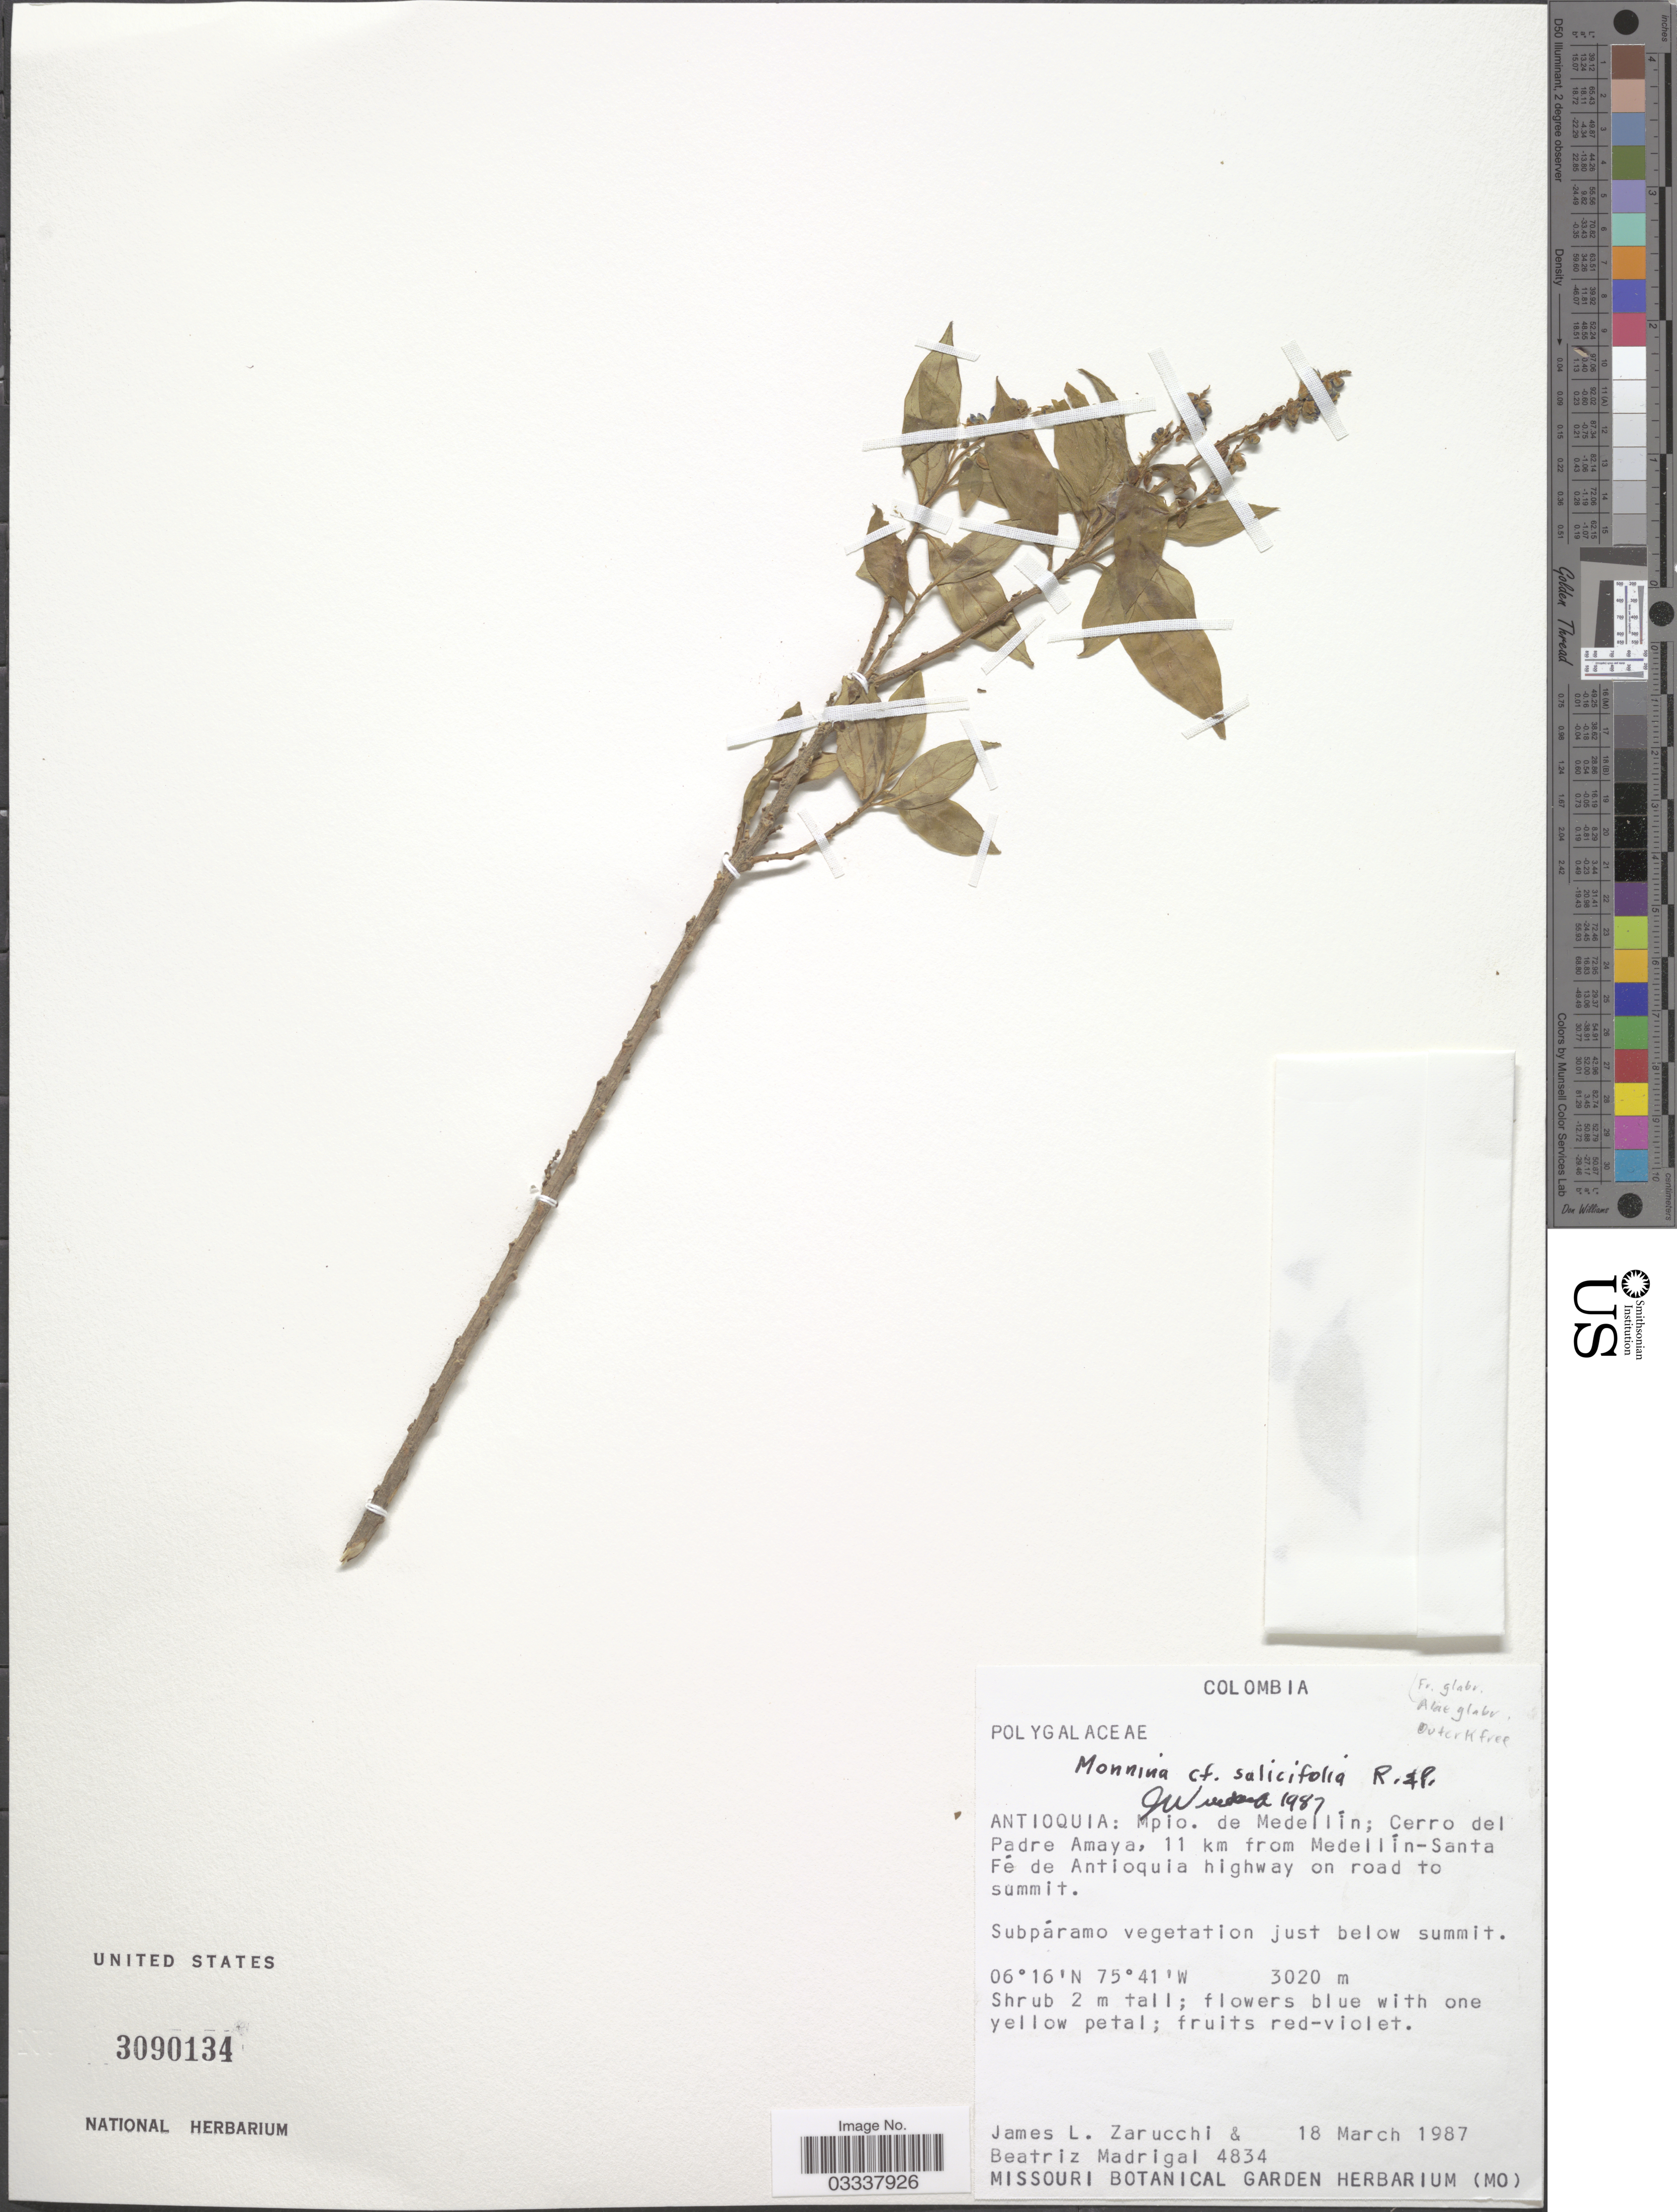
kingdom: Plantae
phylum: Tracheophyta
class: Magnoliopsida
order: Fabales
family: Polygalaceae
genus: Monnina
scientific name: Monnina salicifolia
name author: Ruiz & Pav.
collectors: J. L. Zarucchi & B. E. Madrigal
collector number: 4834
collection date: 1987-03-18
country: Colombia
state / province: Antioquia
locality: Mpio. de Medellín; Cerro del Padre Amaya, 11 km from Medellín-Santa Fé de Antioquia highway on road to summit.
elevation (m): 3020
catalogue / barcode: US 3090134